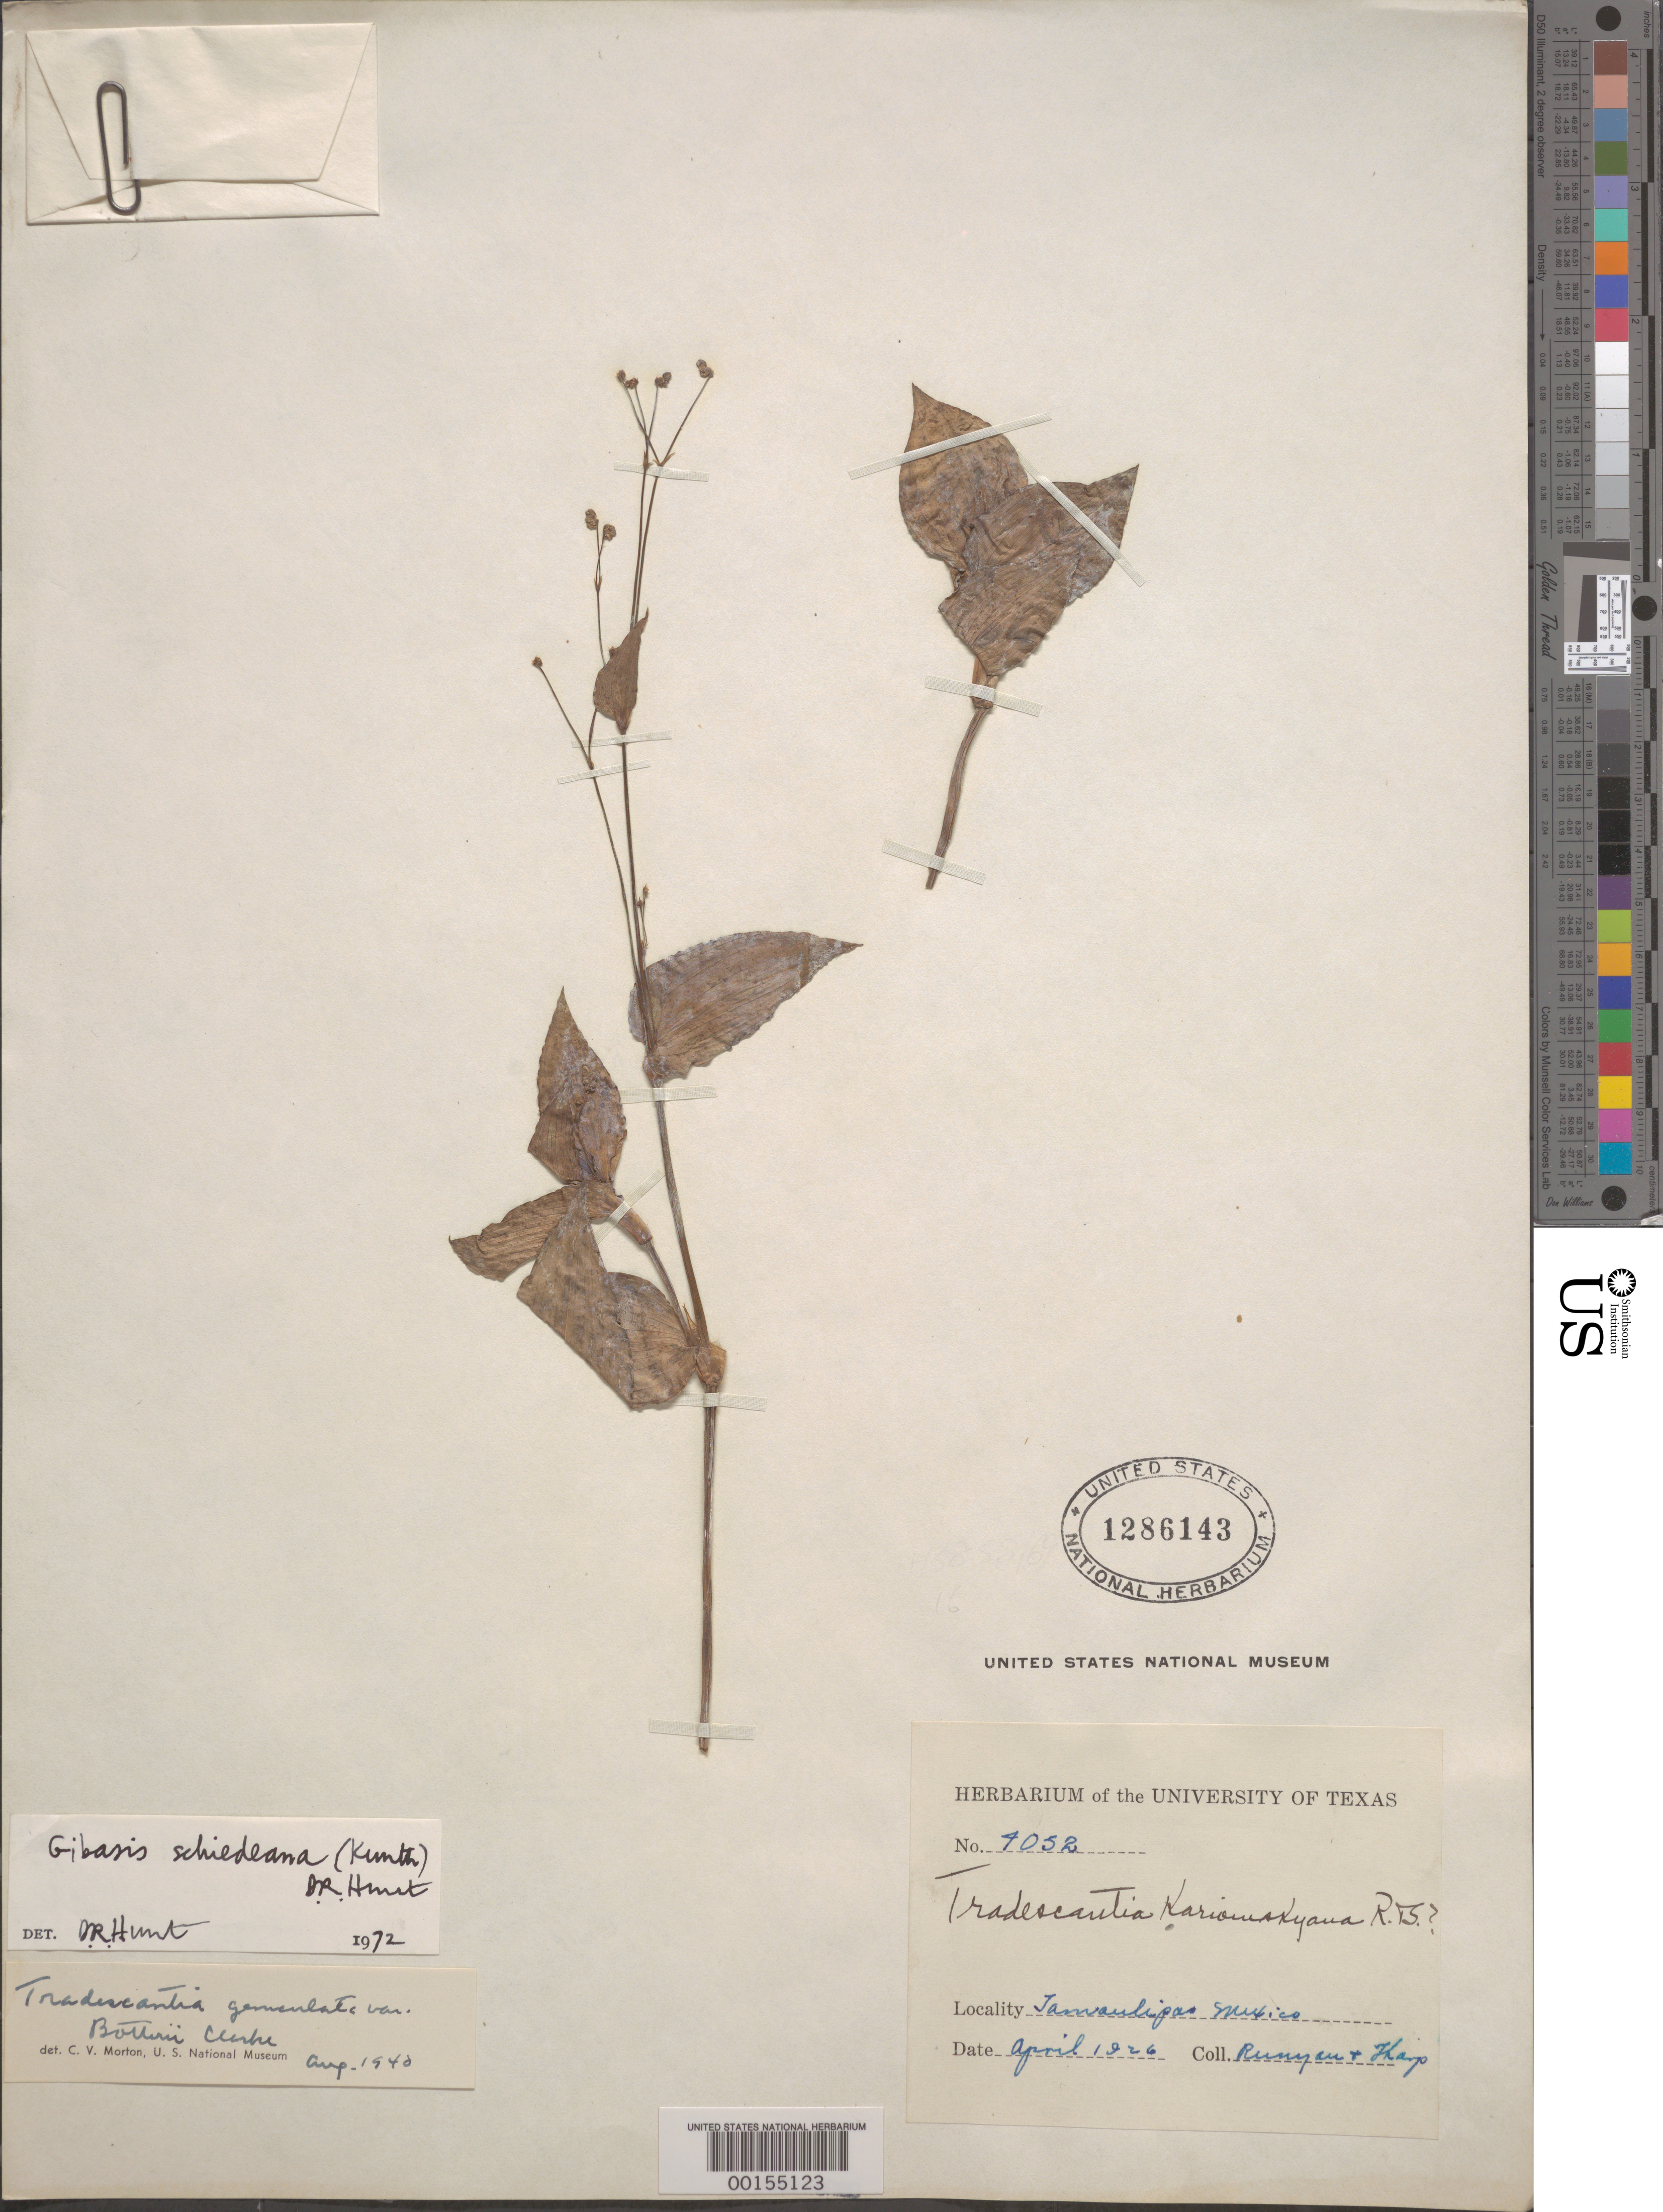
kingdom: Plantae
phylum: Tracheophyta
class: Liliopsida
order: Commelinales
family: Commelinaceae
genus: Gibasis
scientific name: Gibasis pellucida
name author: (M. Martens & Galeotti) D.R. Hunt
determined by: Hunt, D. R.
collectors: R. Runyan & B. C. Tharp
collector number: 4052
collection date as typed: Apr 1926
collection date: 1926-04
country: Mexico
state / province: Tamaulipas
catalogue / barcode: US 1286143